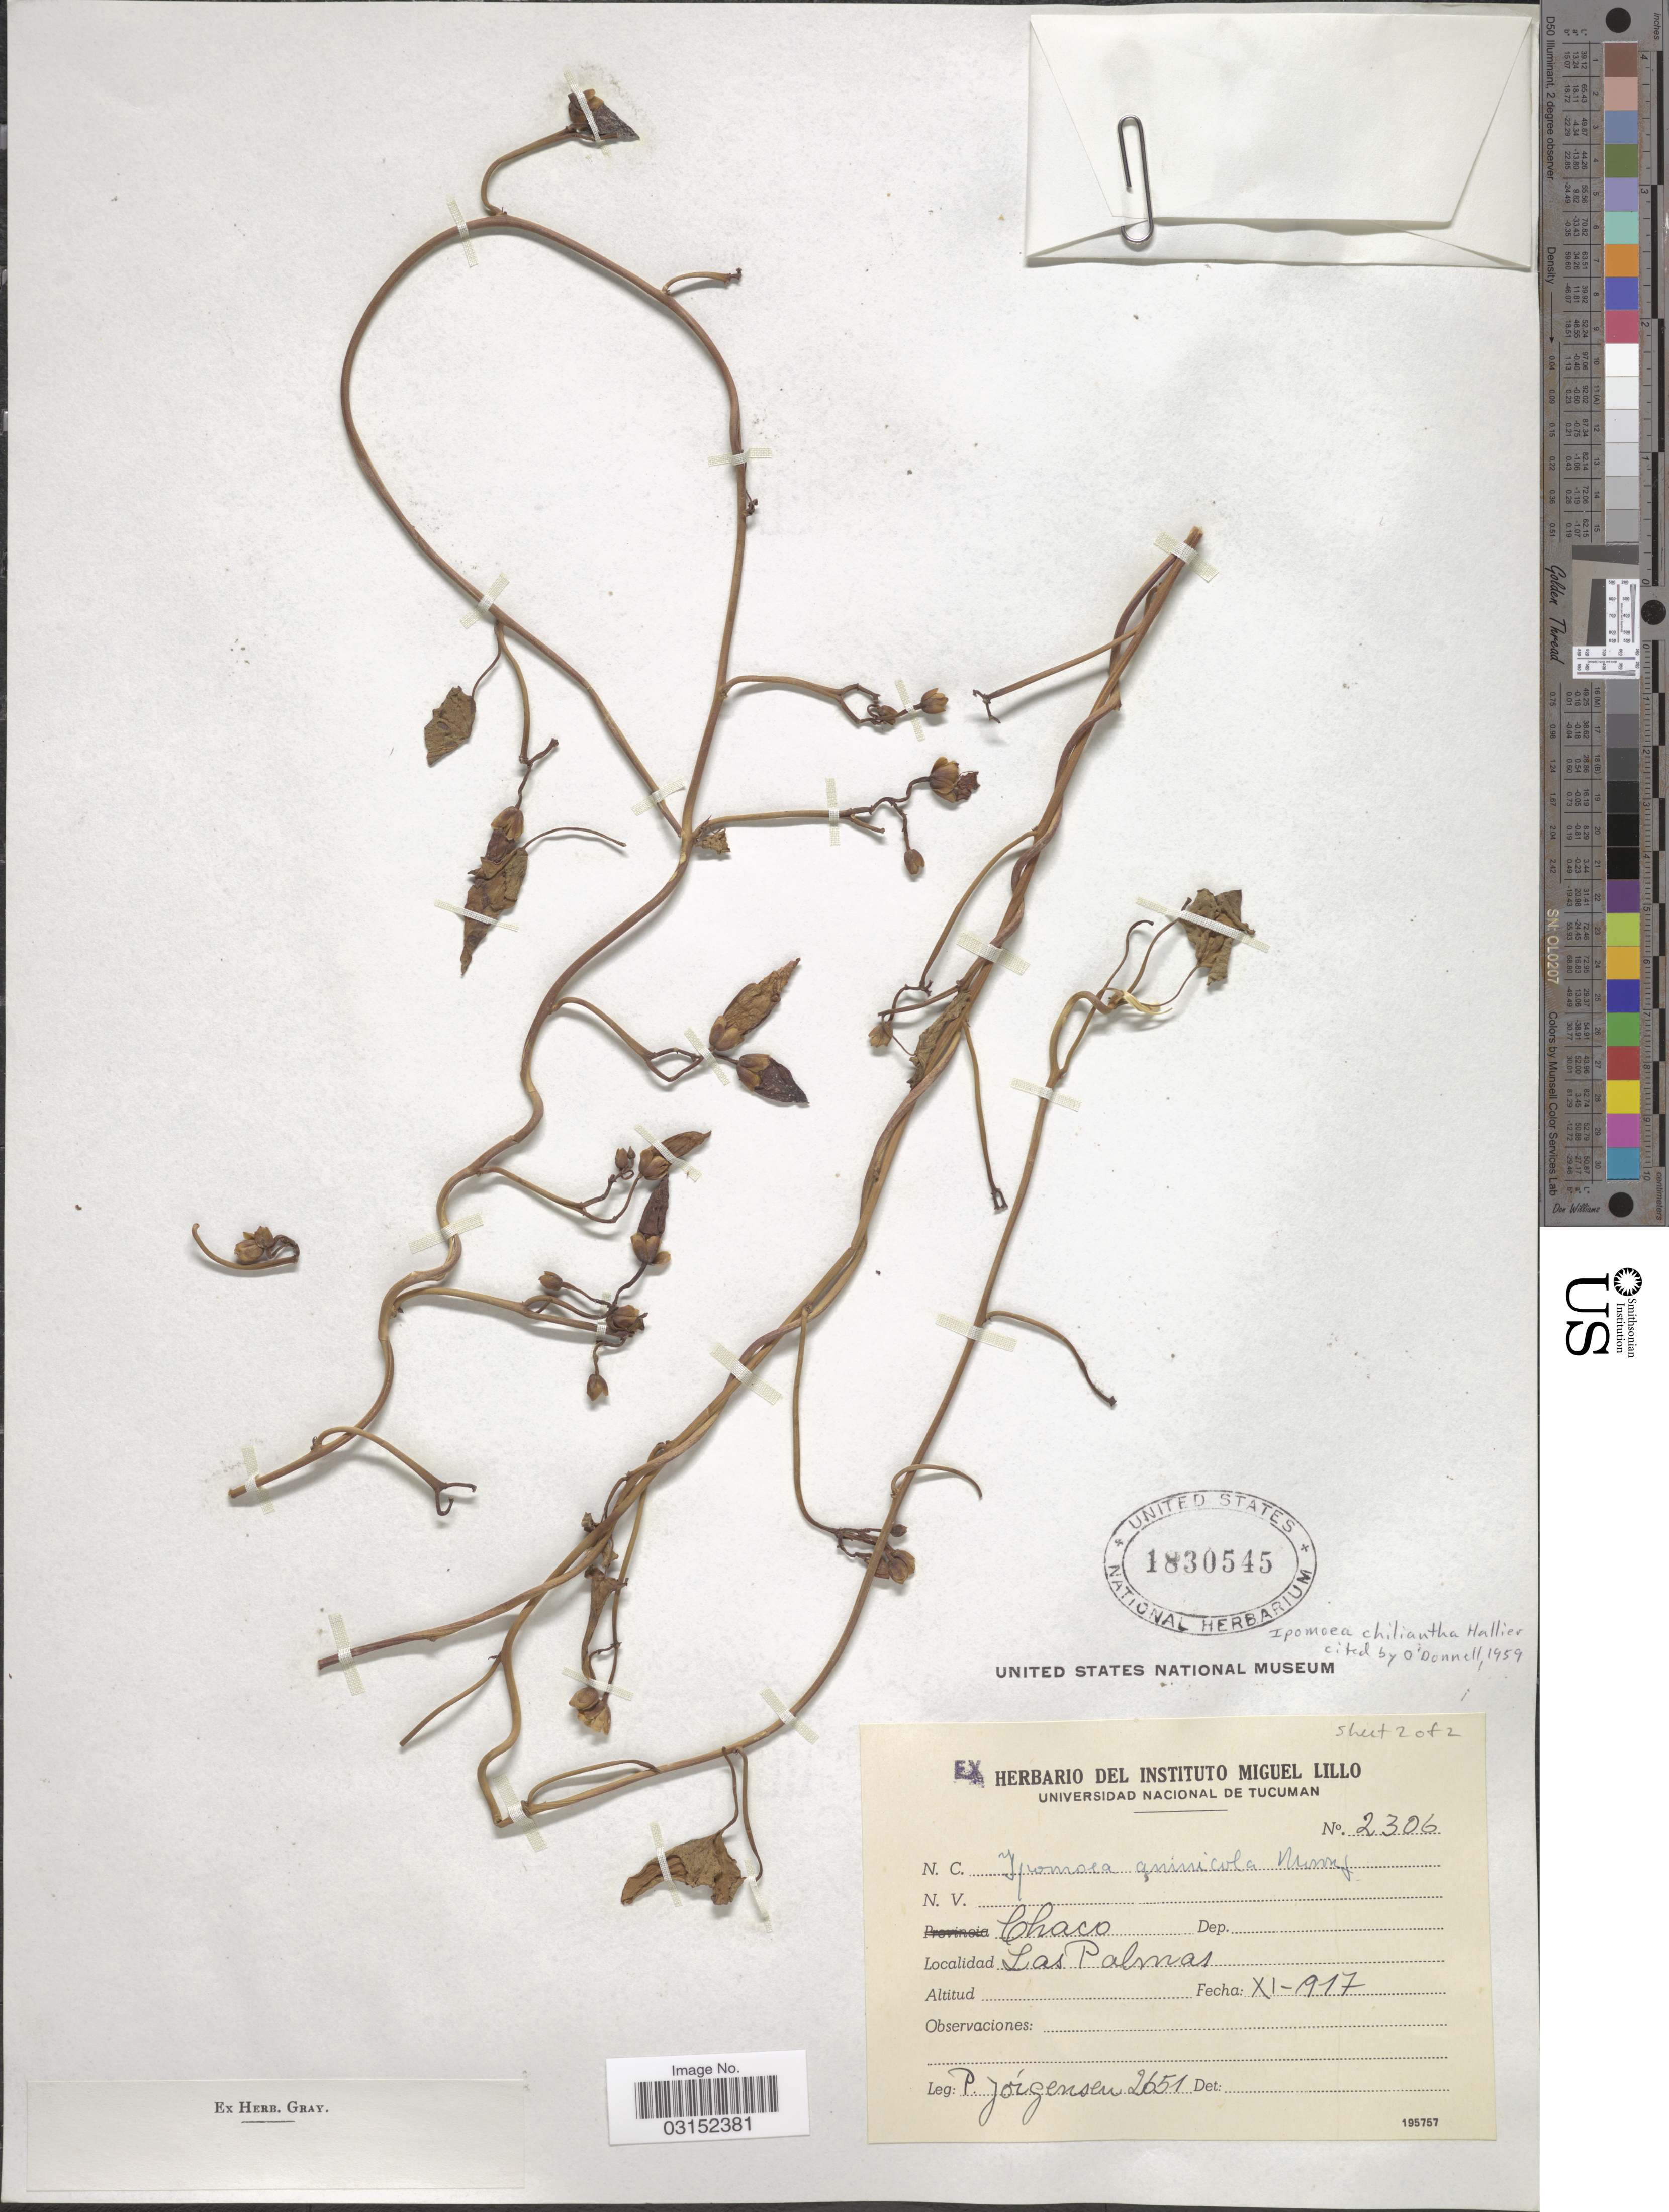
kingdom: Plantae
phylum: Tracheophyta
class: Magnoliopsida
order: Solanales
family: Convolvulaceae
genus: Ipomoea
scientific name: Ipomoea chiliantha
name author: Hallier f.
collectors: P. Jörgensen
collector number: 2651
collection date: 1917-11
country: Argentina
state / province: Chaco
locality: Las Palmas, Chaco.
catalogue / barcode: US 1830545